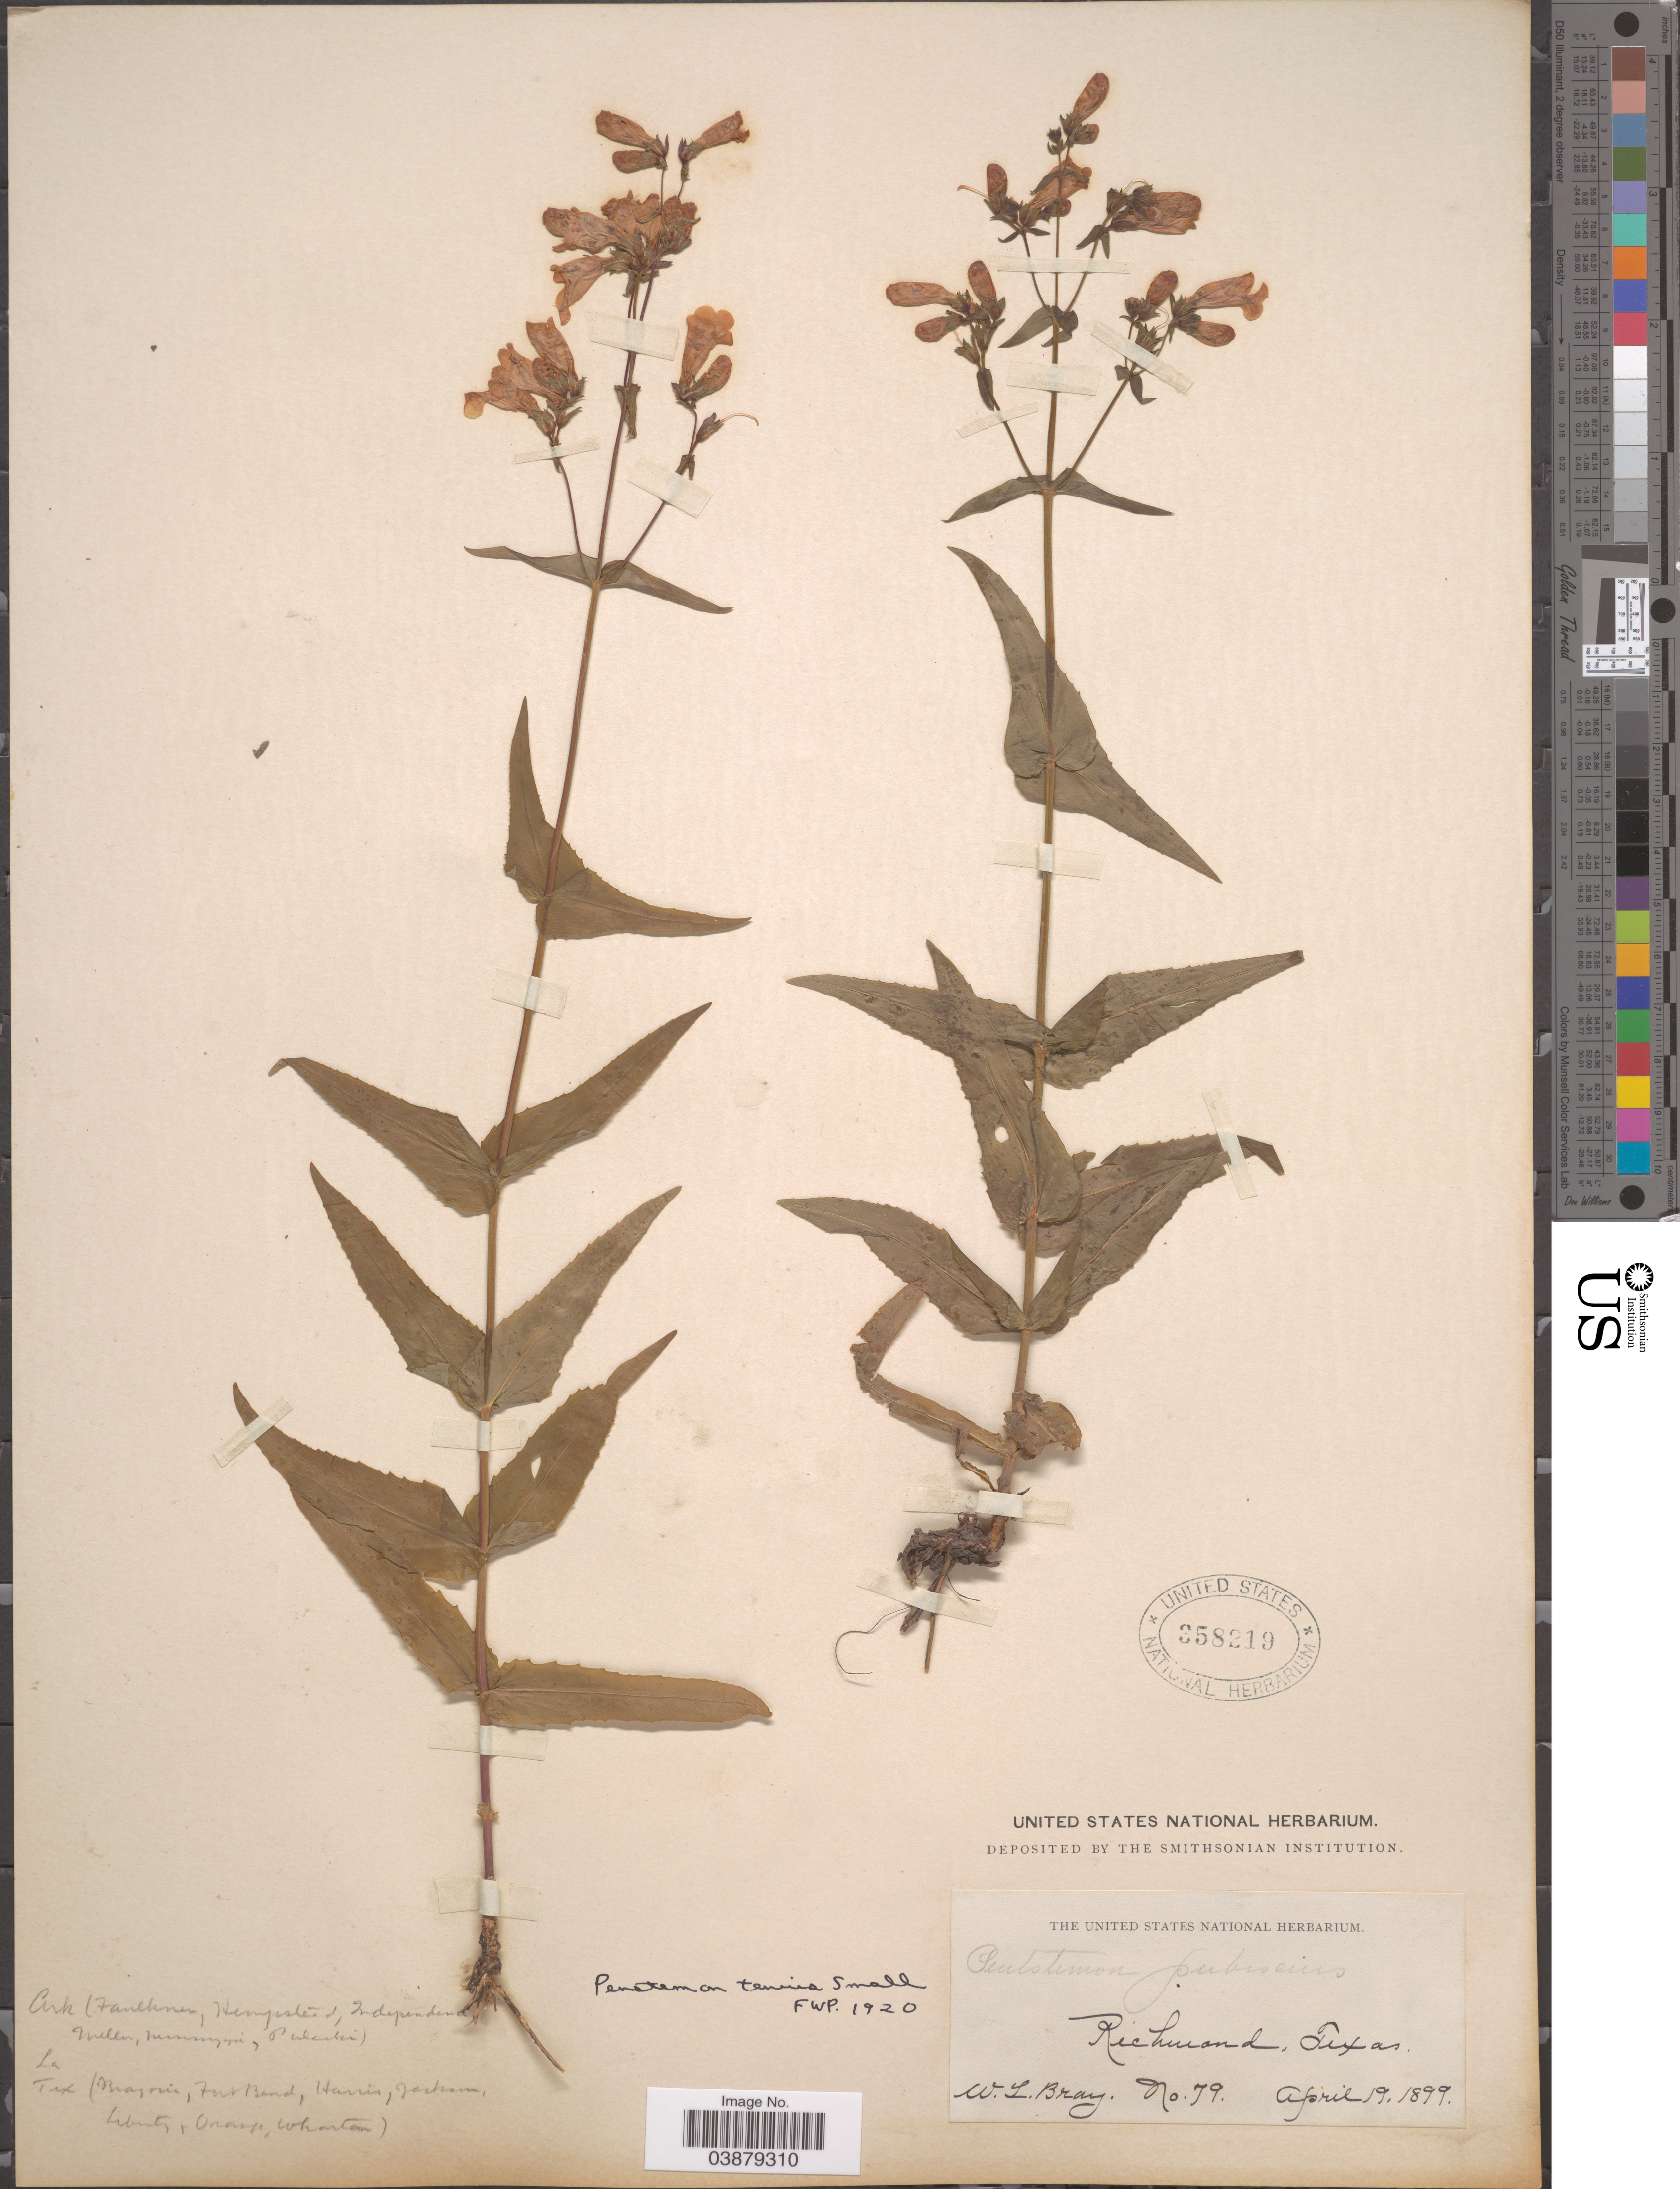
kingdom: Plantae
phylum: Tracheophyta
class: Magnoliopsida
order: Lamiales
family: Plantaginaceae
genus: Penstemon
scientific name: Penstemon sp.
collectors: W. L. Bray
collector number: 79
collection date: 1899-04-19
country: United States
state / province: Texas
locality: Richmond.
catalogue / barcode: US 358219